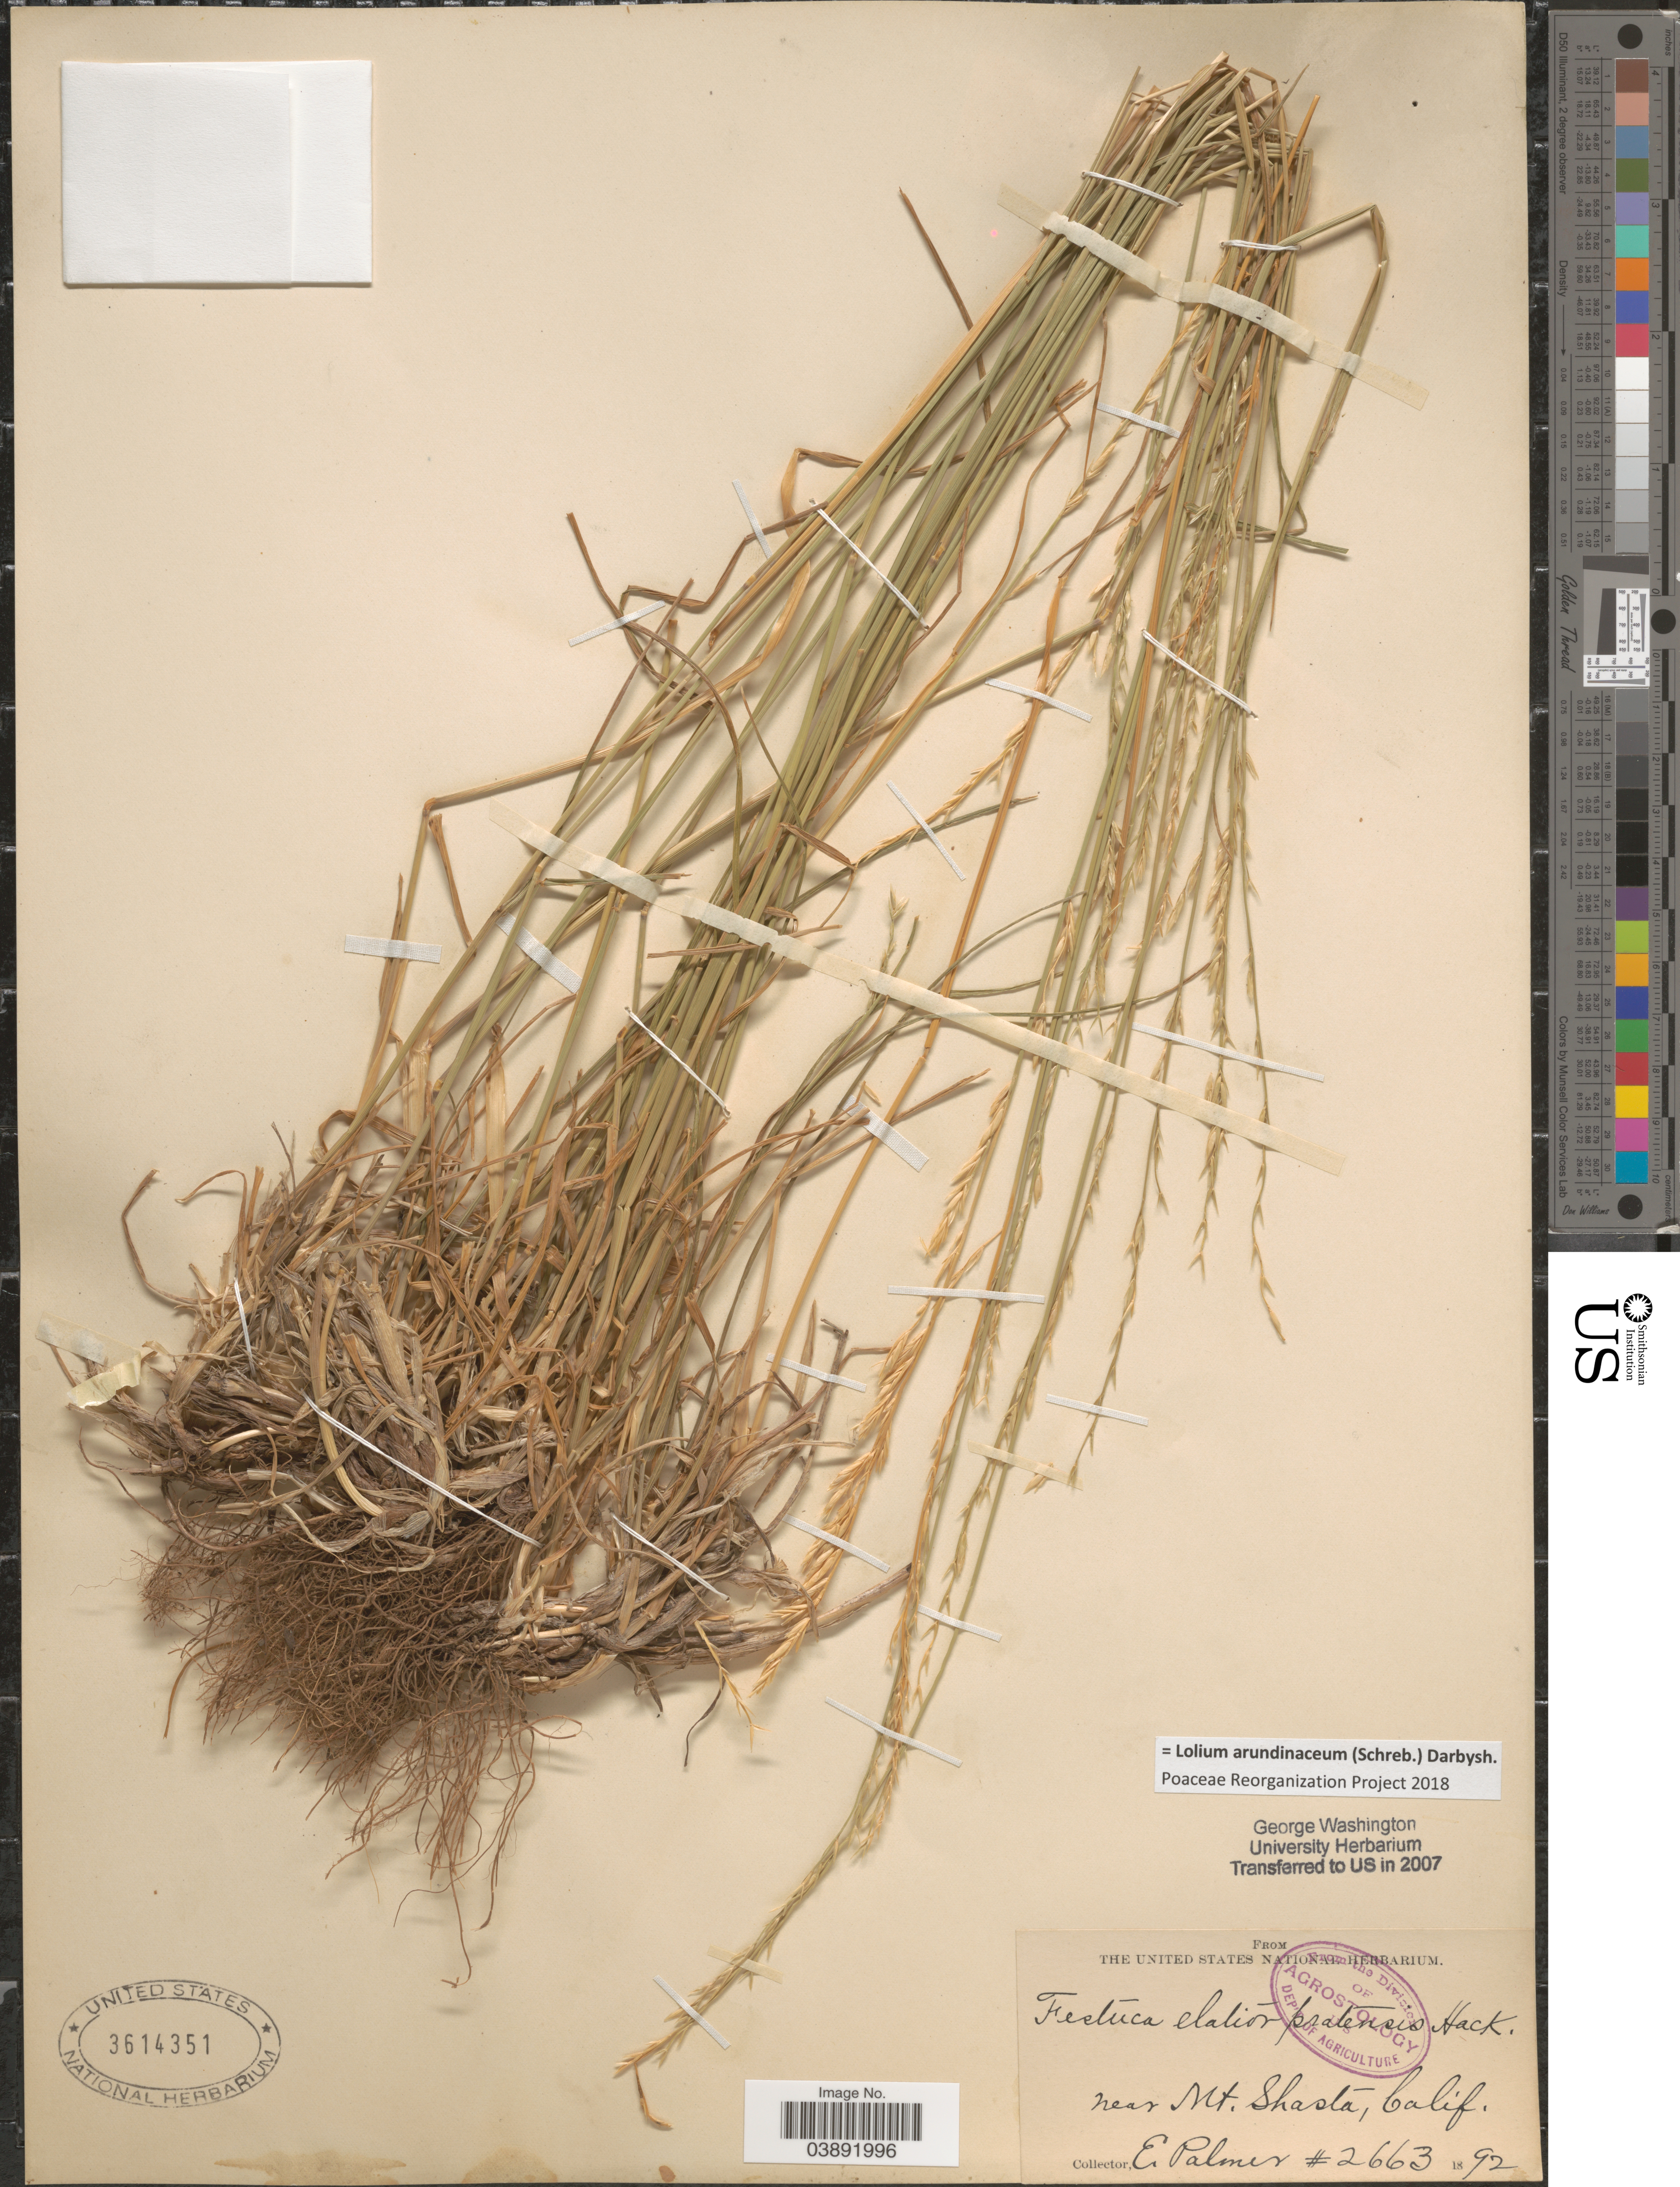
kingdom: Plantae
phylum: Tracheophyta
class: Liliopsida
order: Poales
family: Poaceae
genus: Lolium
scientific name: Lolium arundinaceum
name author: (Schreb.) Darbysh.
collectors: E. A. Palmer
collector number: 2663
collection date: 1892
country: United States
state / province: California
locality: Near Mt. Shasta.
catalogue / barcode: US 3614351